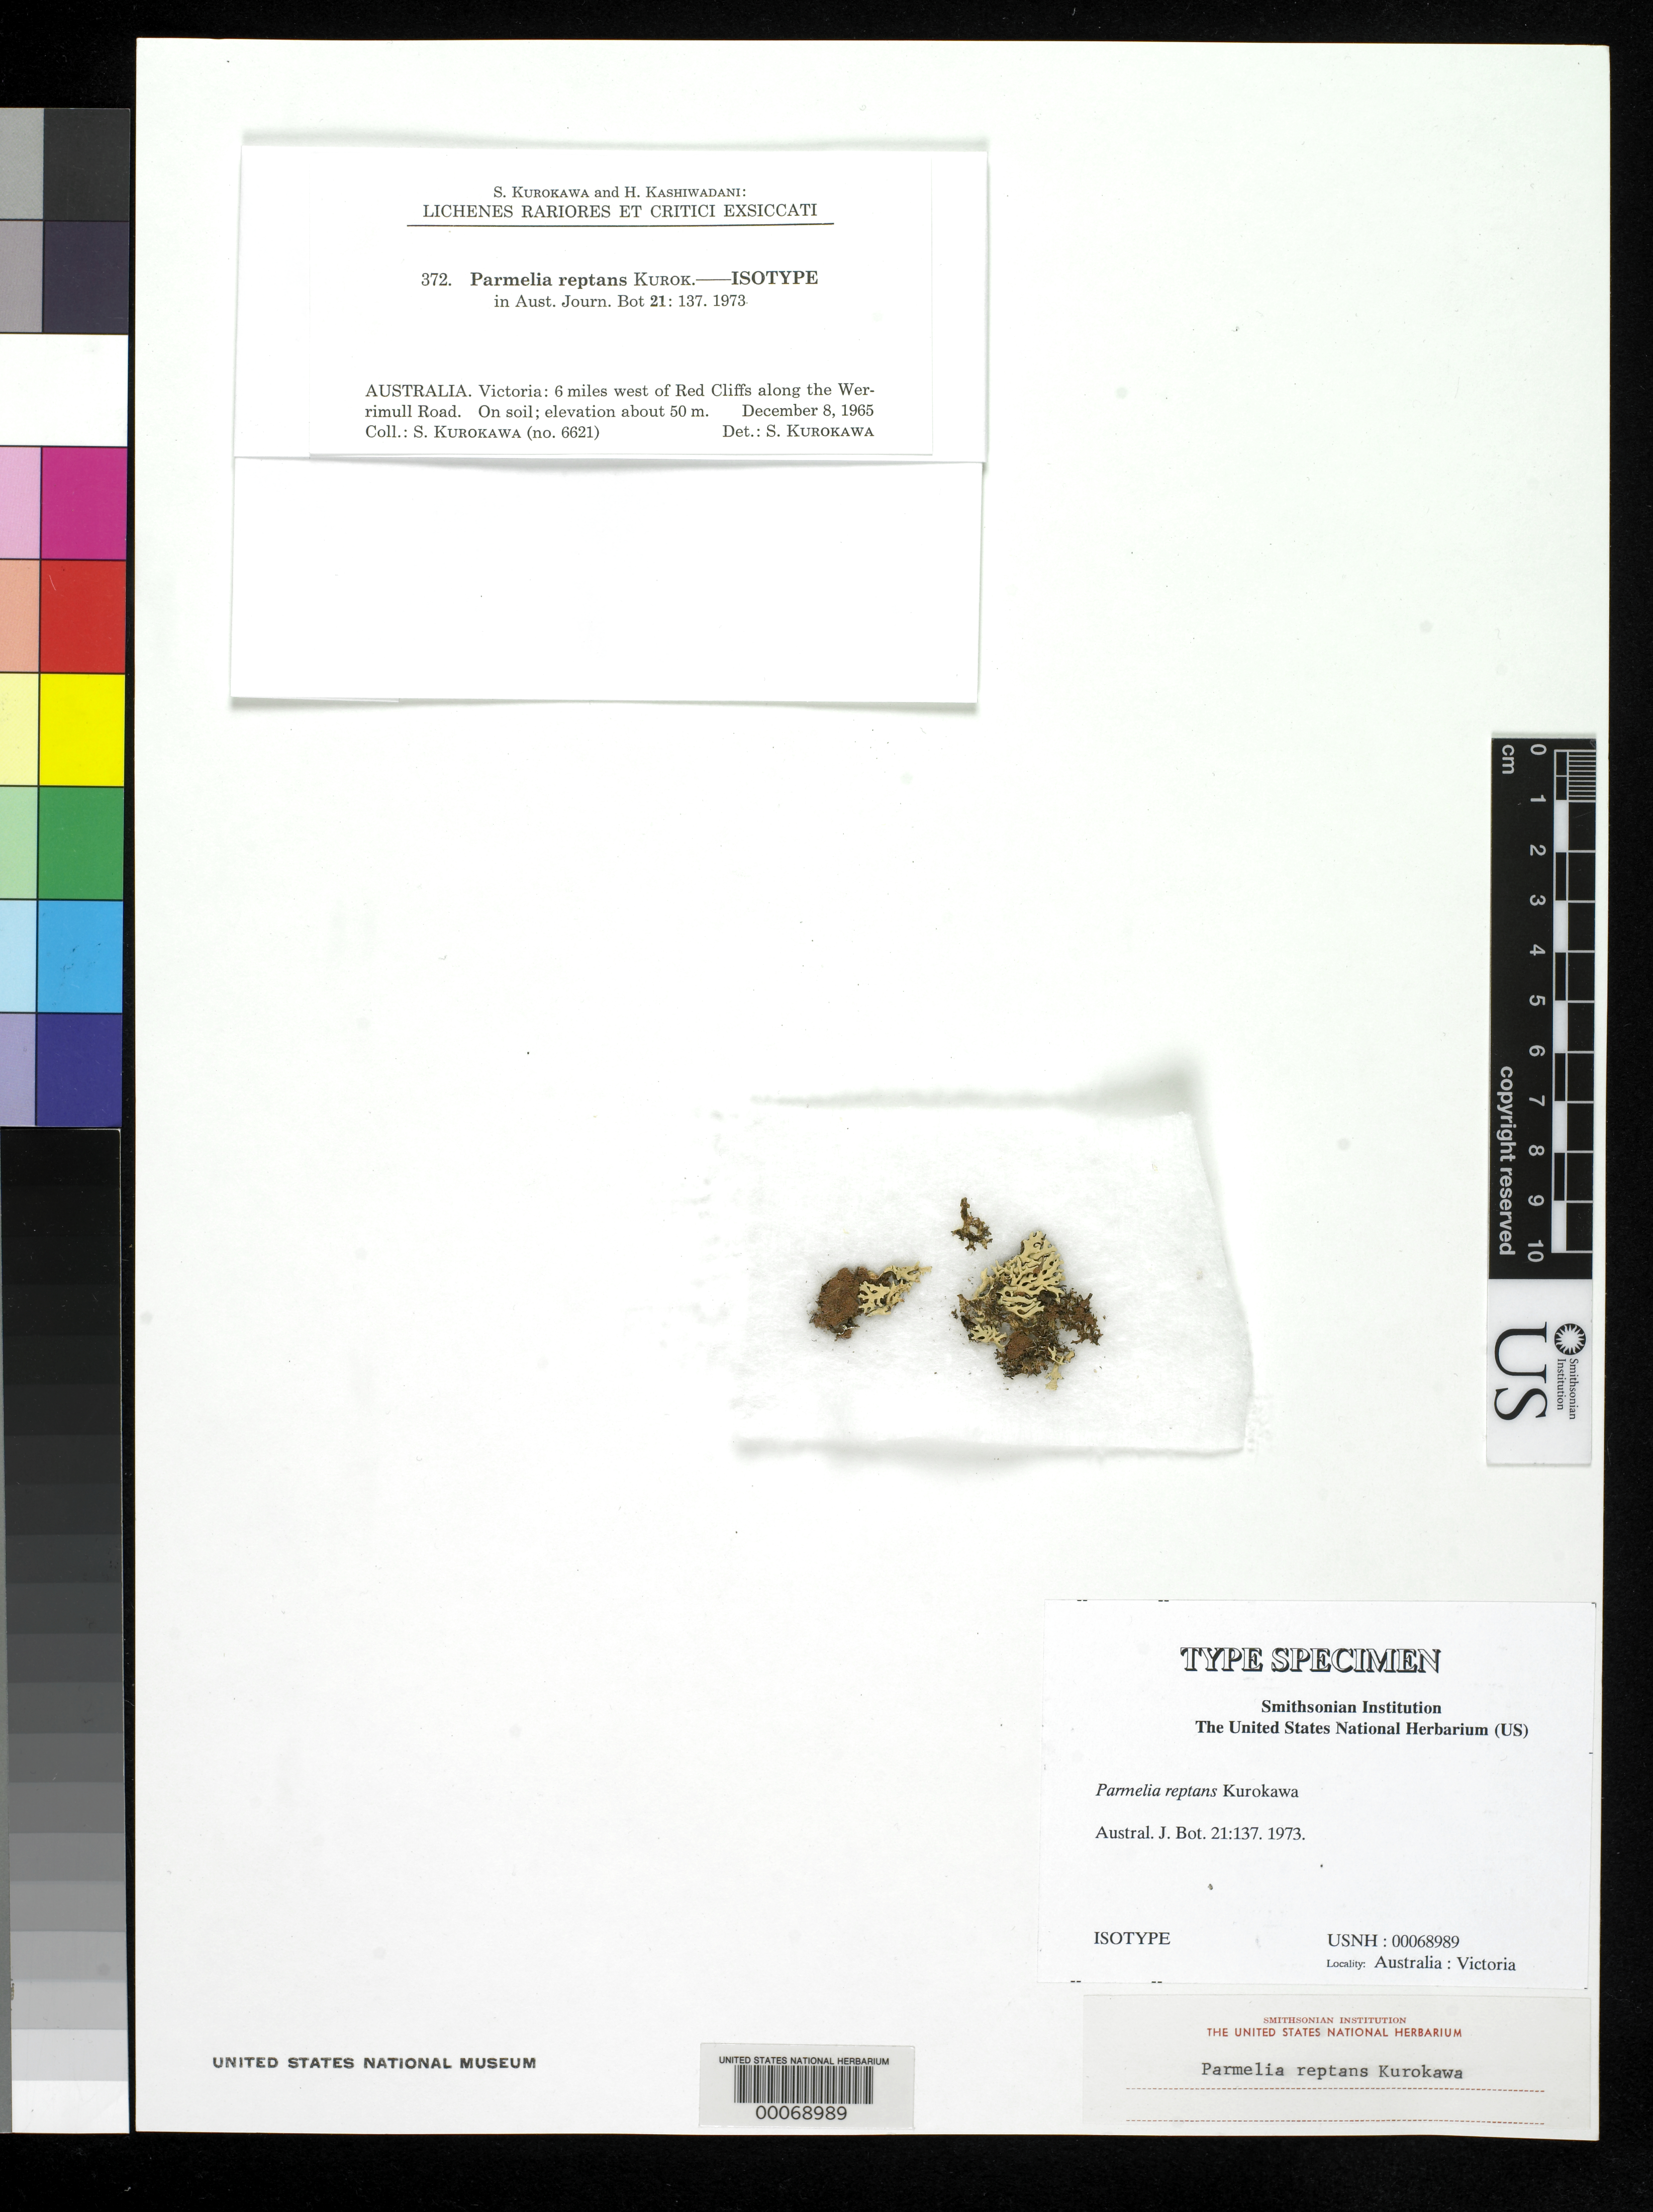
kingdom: Fungi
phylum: Ascomycota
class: Lecanoromycetes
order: Lecanorales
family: Parmeliaceae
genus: Parmelia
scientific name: Parmelia reptans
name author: Kurok.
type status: Isotype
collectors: S. Kurokawa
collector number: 6621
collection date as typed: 08 Dec 1965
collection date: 1965-12-08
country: Australia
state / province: Victoria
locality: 6 mi W of Red Cliffs, along Werrimull Rd.